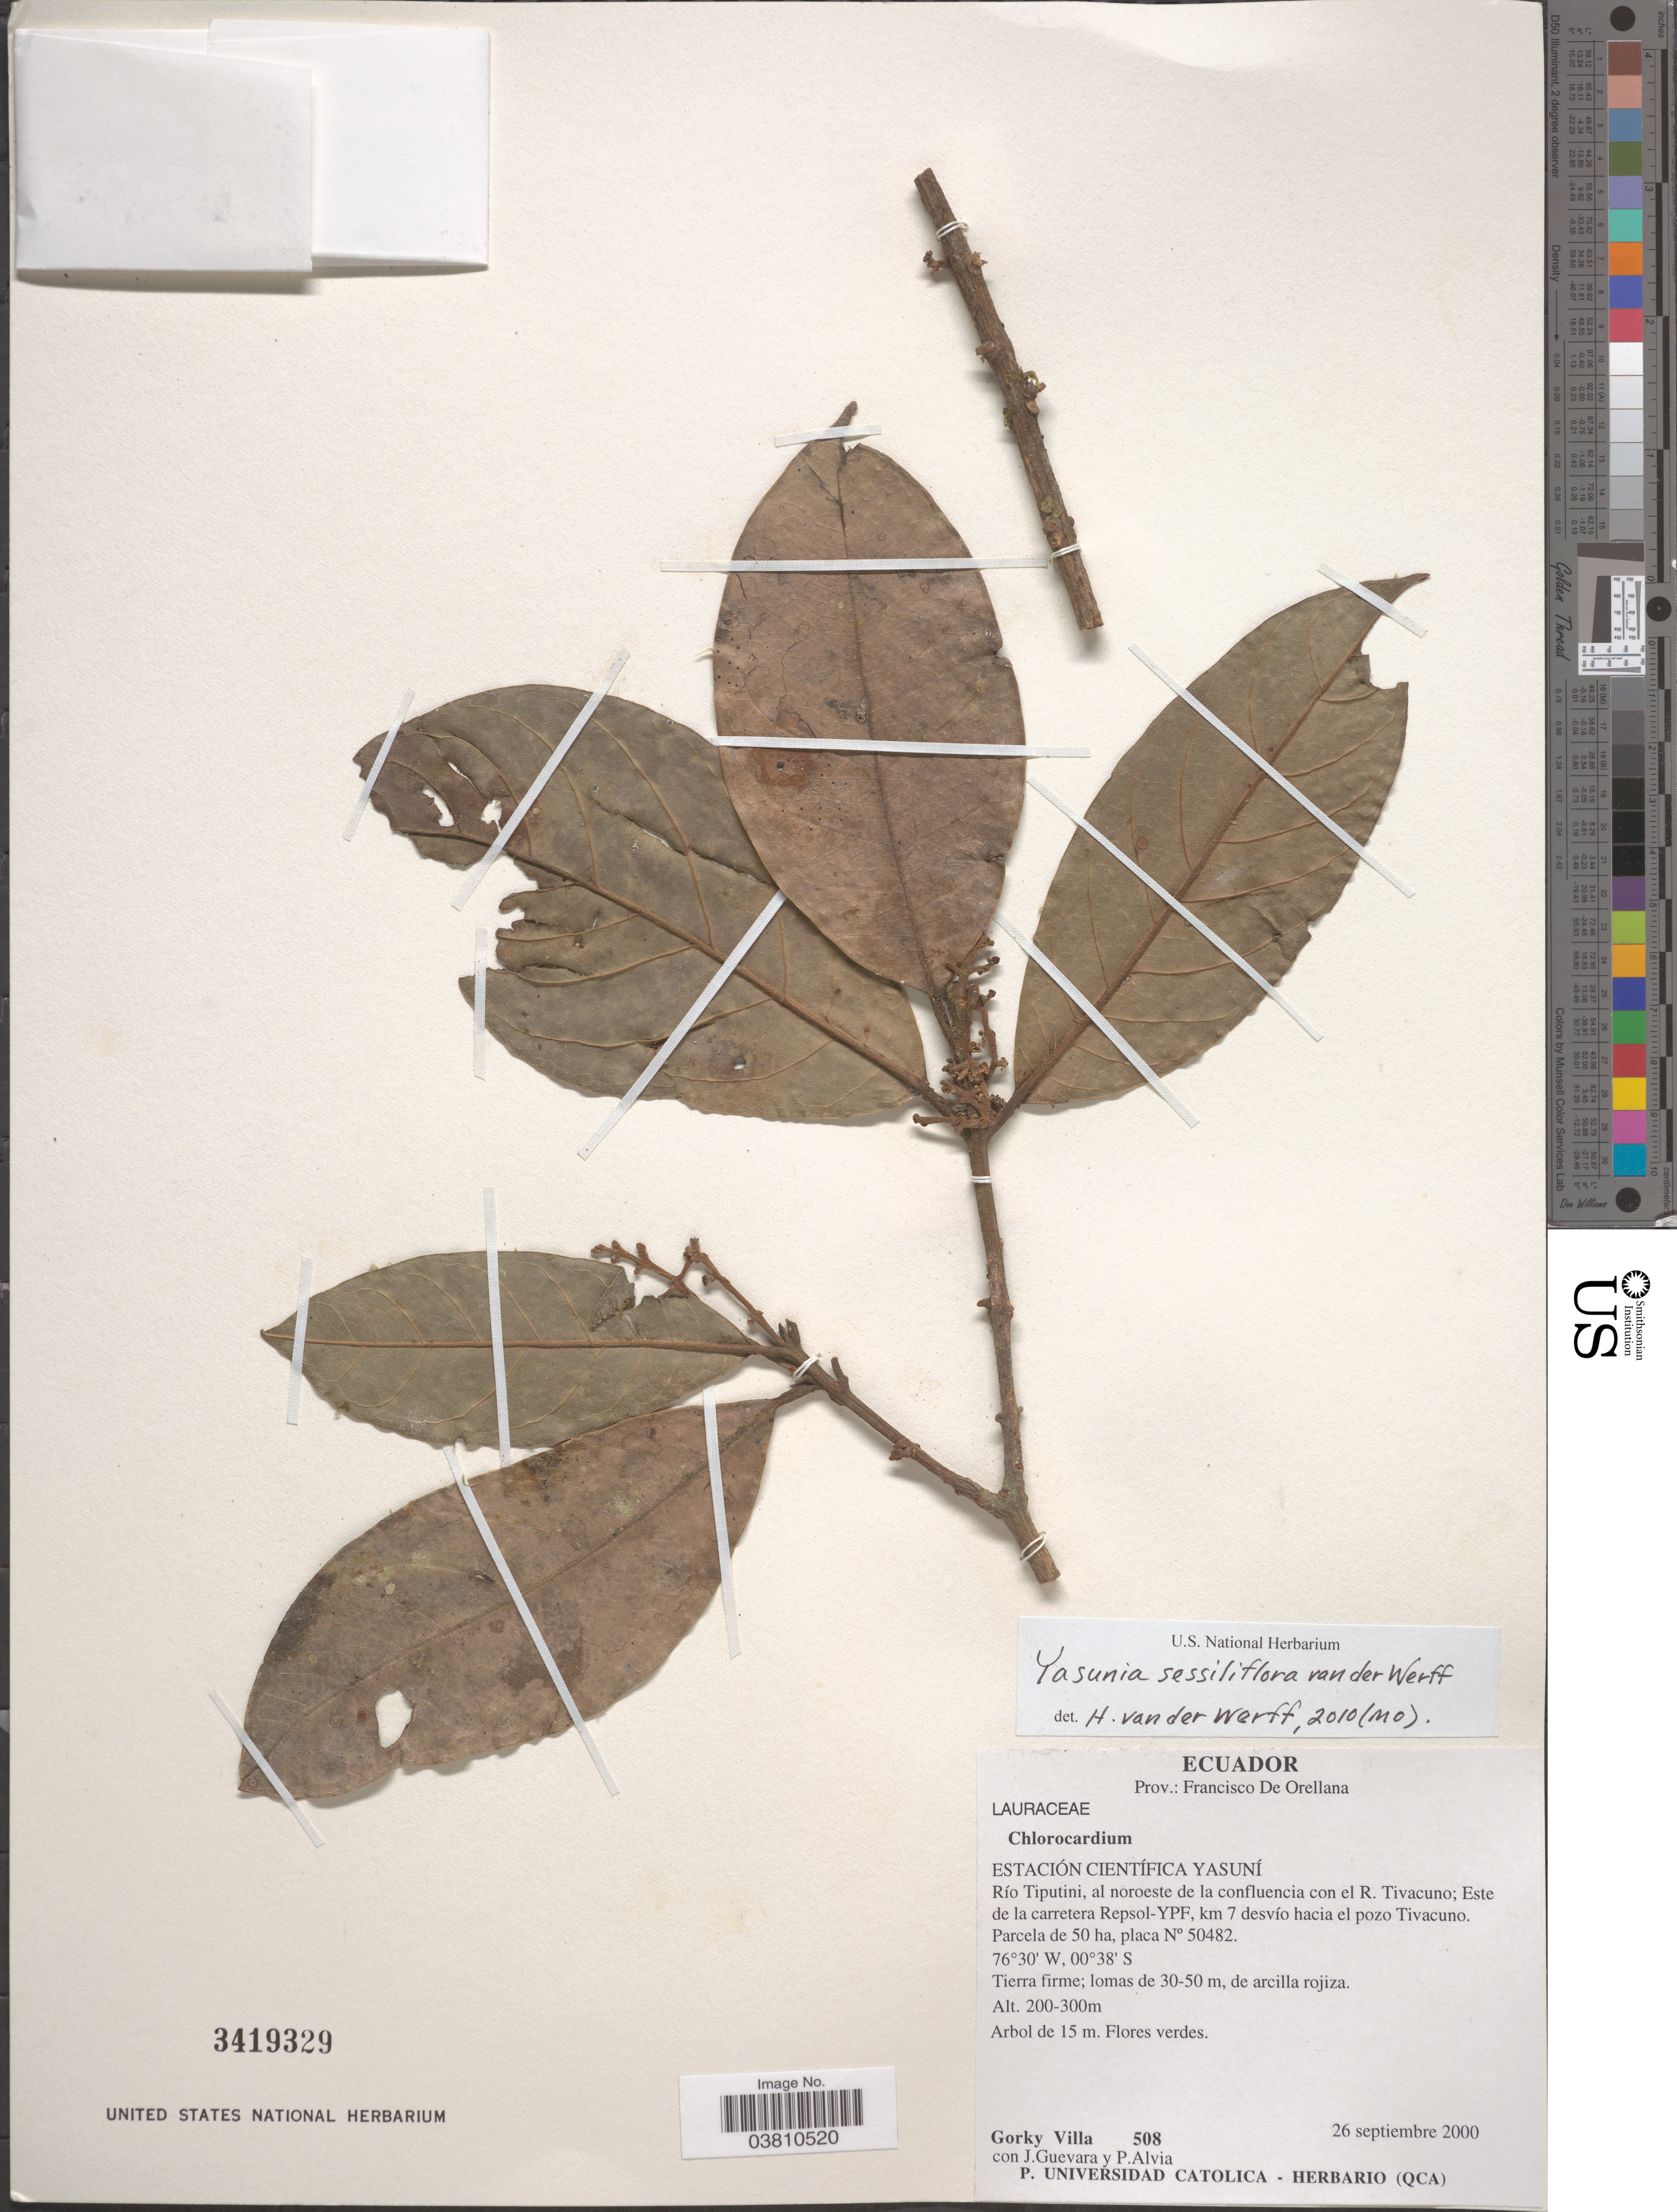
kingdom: Plantae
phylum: Tracheophyta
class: Magnoliopsida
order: Laurales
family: Lauraceae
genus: Yasunia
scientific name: Yasunia sessiliflora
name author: van der Werff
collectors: G. Villa, J. Guevara & P. Alvia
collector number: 508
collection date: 2000-09-26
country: Ecuador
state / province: Orellana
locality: Prov.: Francisco De Orellana. Estación Científica Yasuní. Río Tiputini, al noroeste de la confluencia con el R. Tivacuno; Este de la carretera Repsol-YPF, km 7 desvío hacia el pozo Tivacuno.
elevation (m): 200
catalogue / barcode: US 3419329